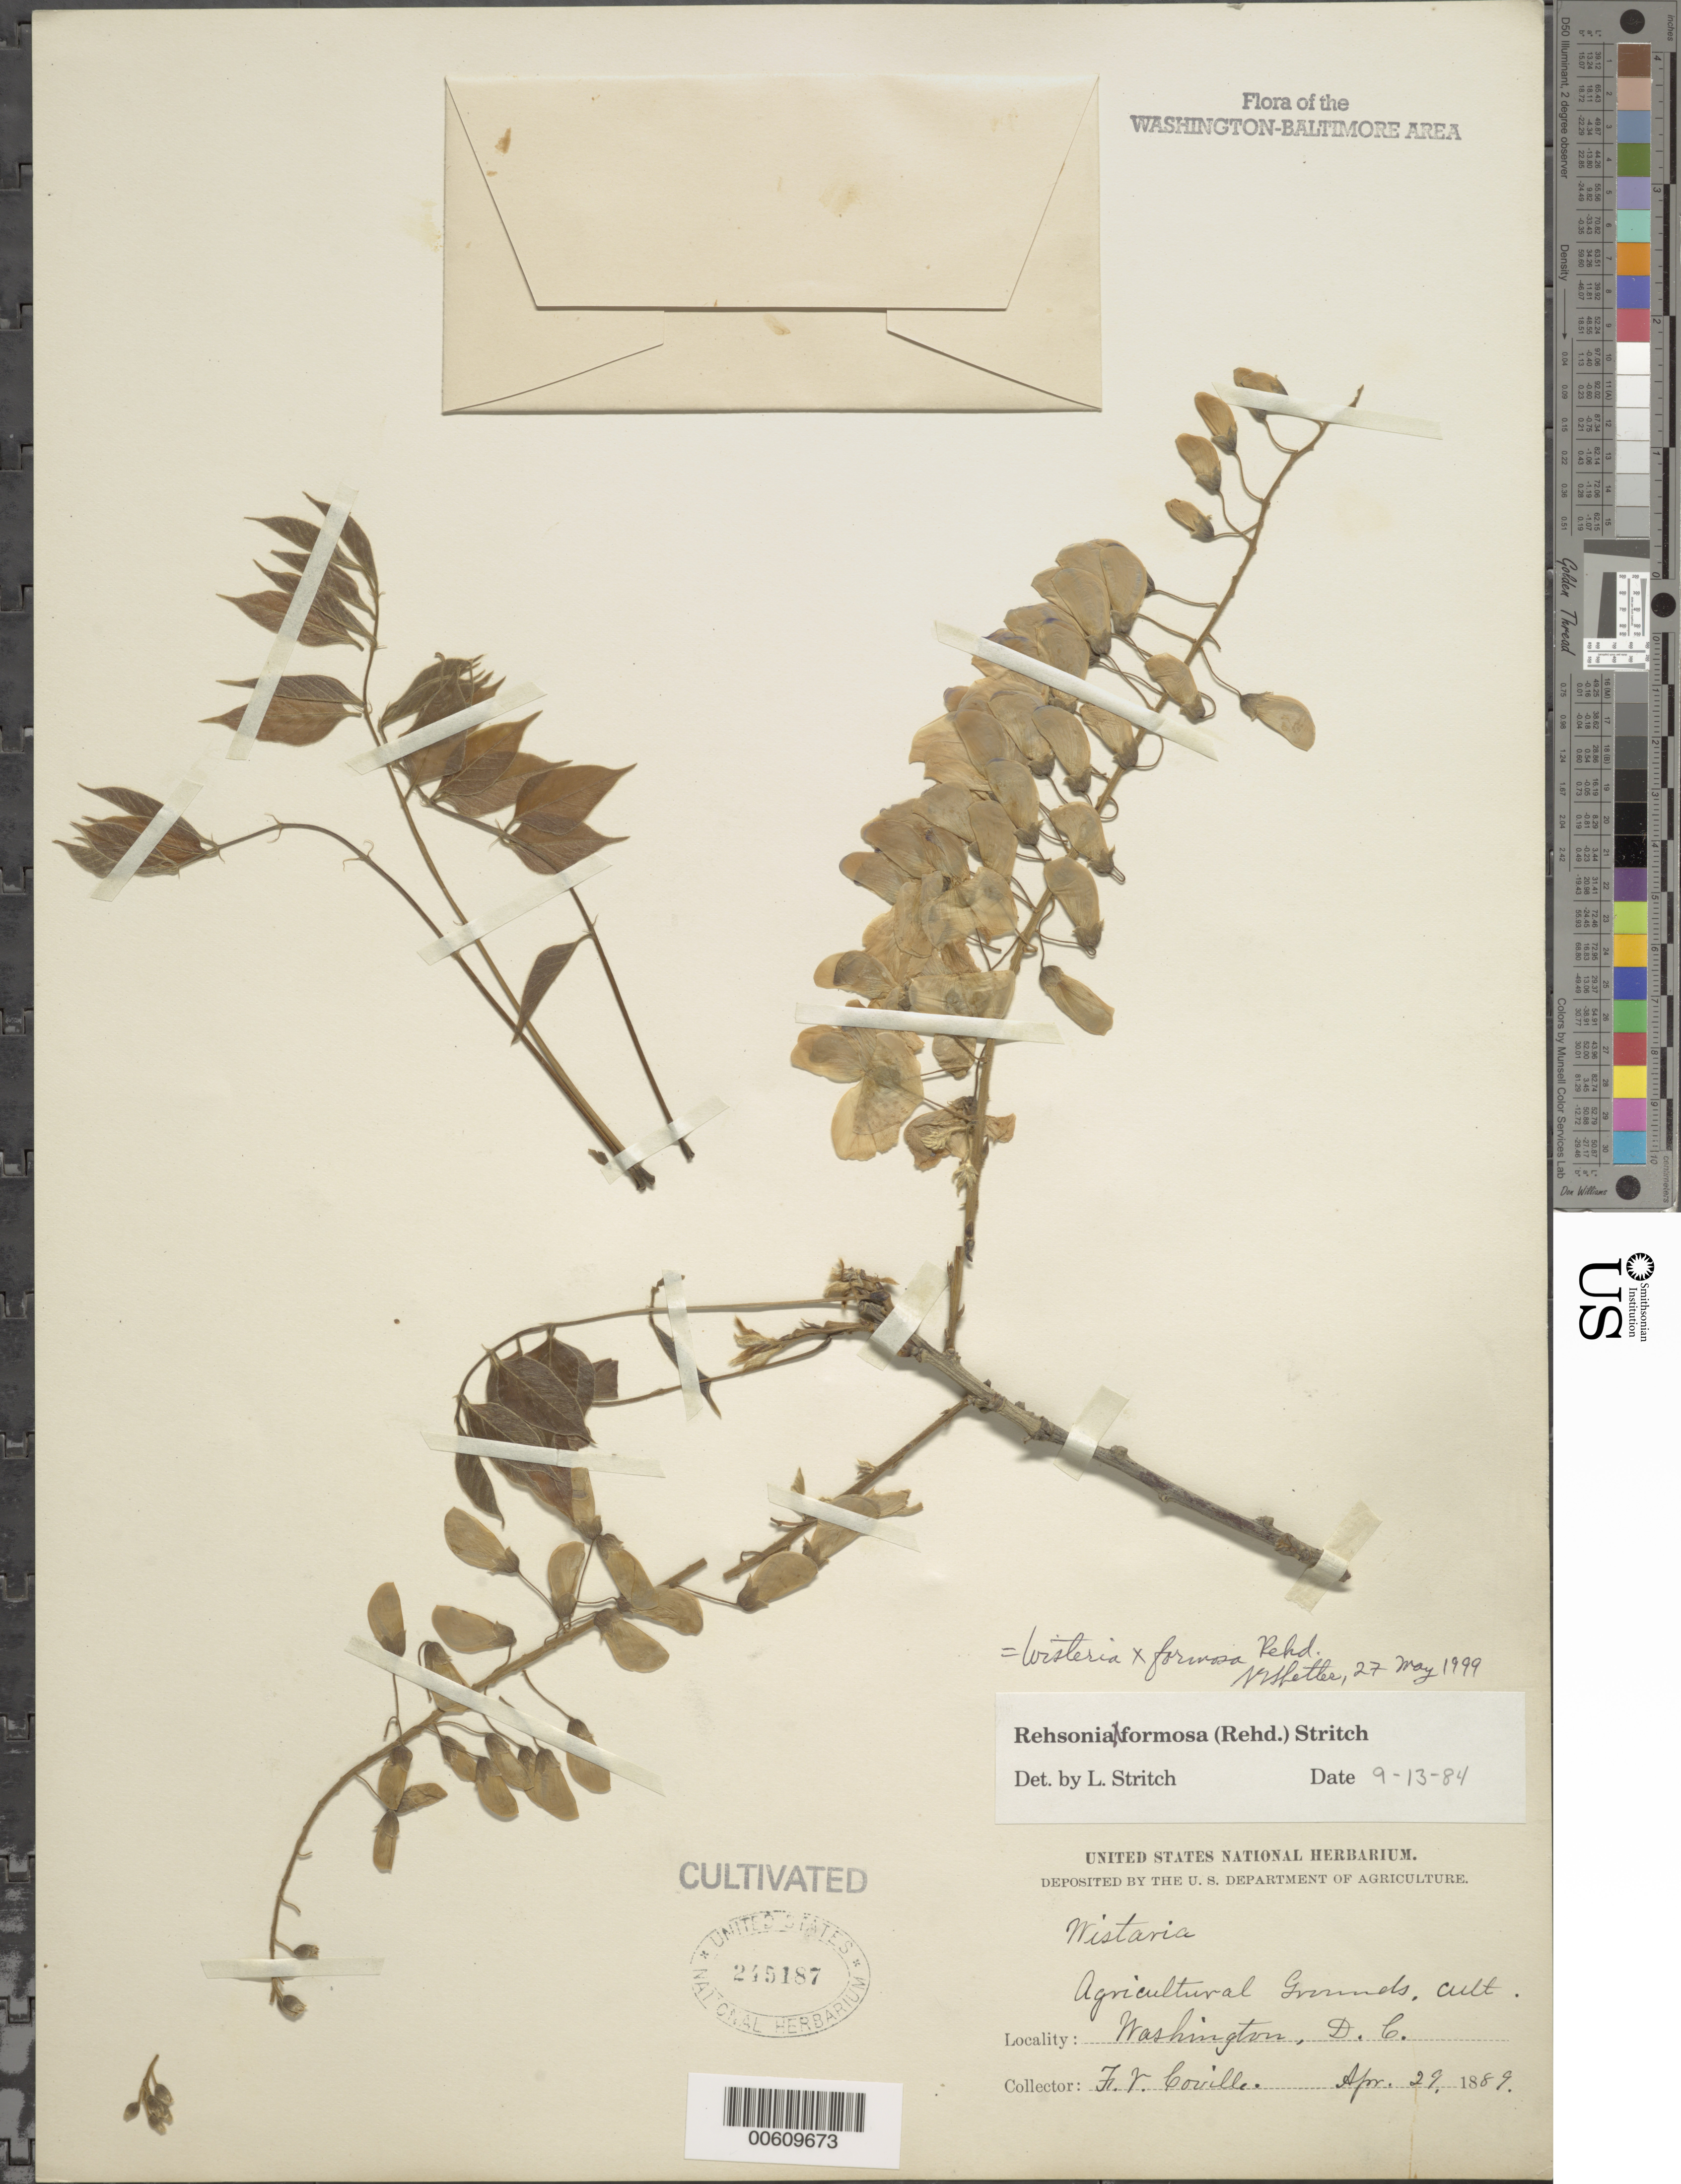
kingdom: Plantae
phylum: Tracheophyta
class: Magnoliopsida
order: Fabales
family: Fabaceae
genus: Wisteria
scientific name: Wisteria x formosa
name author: Rehder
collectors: F. V. Coville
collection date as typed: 29 Apr 1889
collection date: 1889-04-29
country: United States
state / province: District of Columbia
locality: Washington, D.C., Agricultural grounds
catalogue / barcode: US 245187